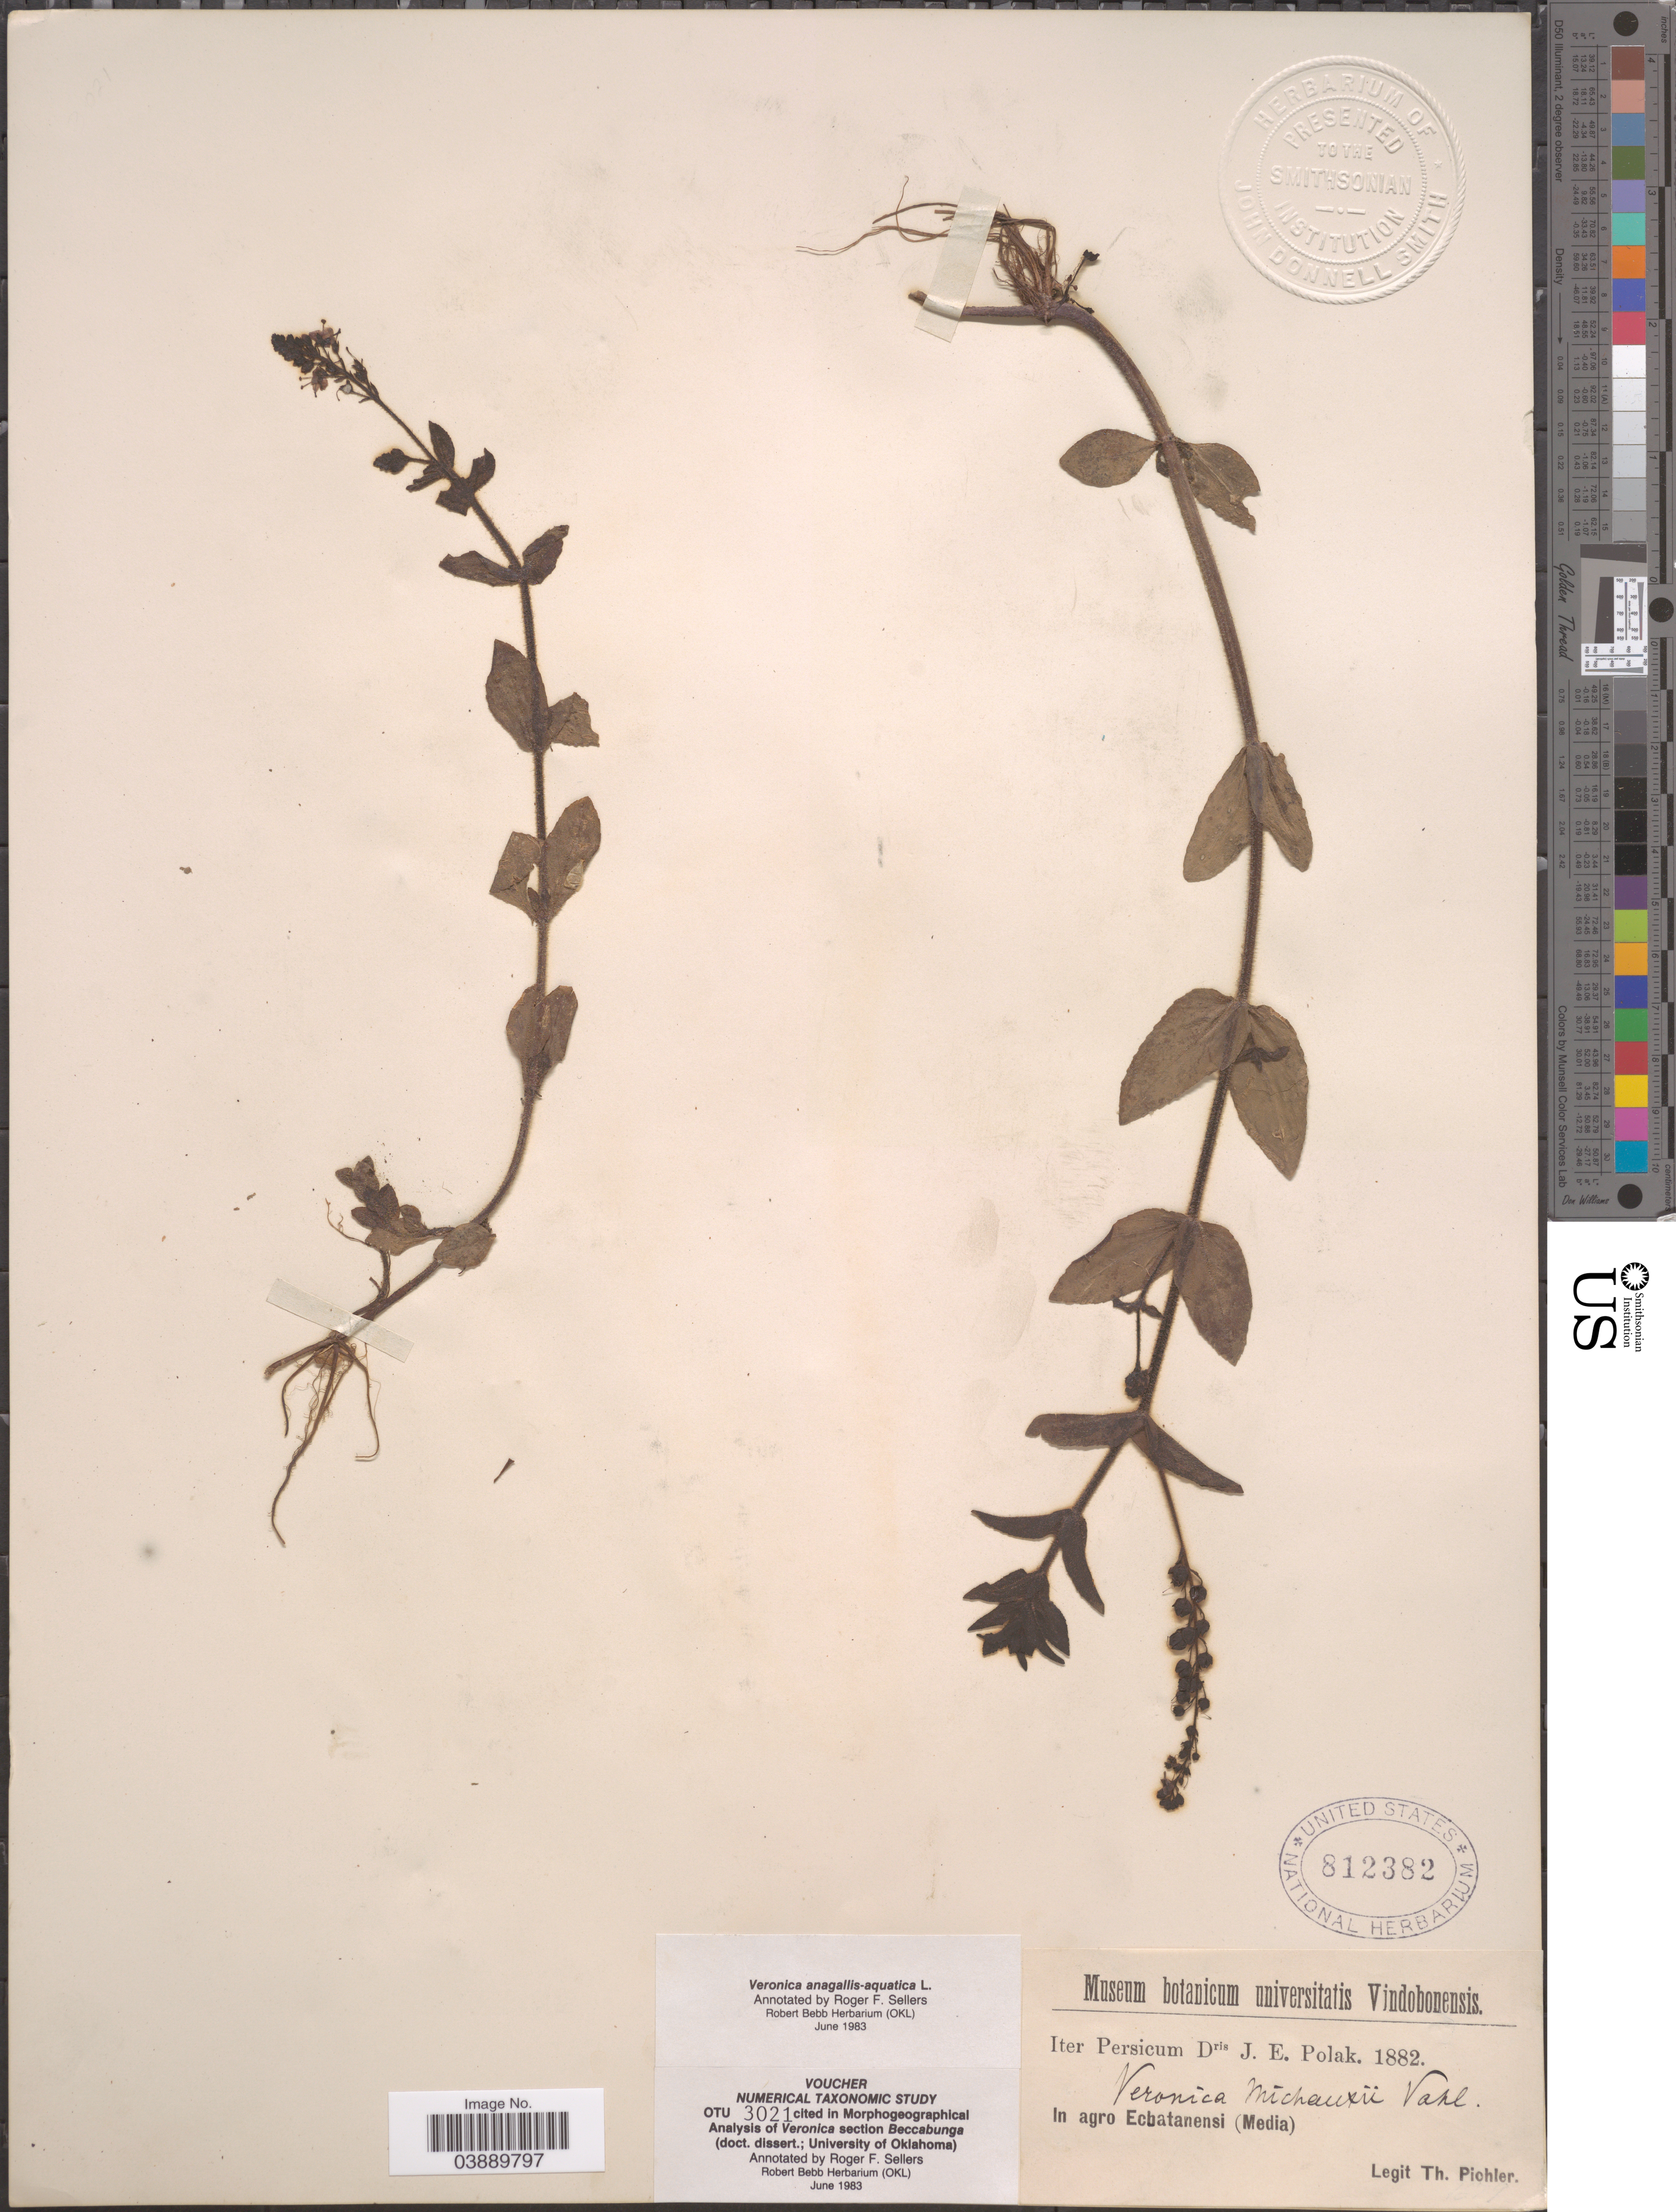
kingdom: Plantae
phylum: Tracheophyta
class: Magnoliopsida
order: Lamiales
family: Plantaginaceae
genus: Veronica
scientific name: Veronica anagallis-aquatica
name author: L.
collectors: T. Pichler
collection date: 1882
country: Iran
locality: Iter Persicum. In agro Echatanensi (Media).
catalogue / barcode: US 812382